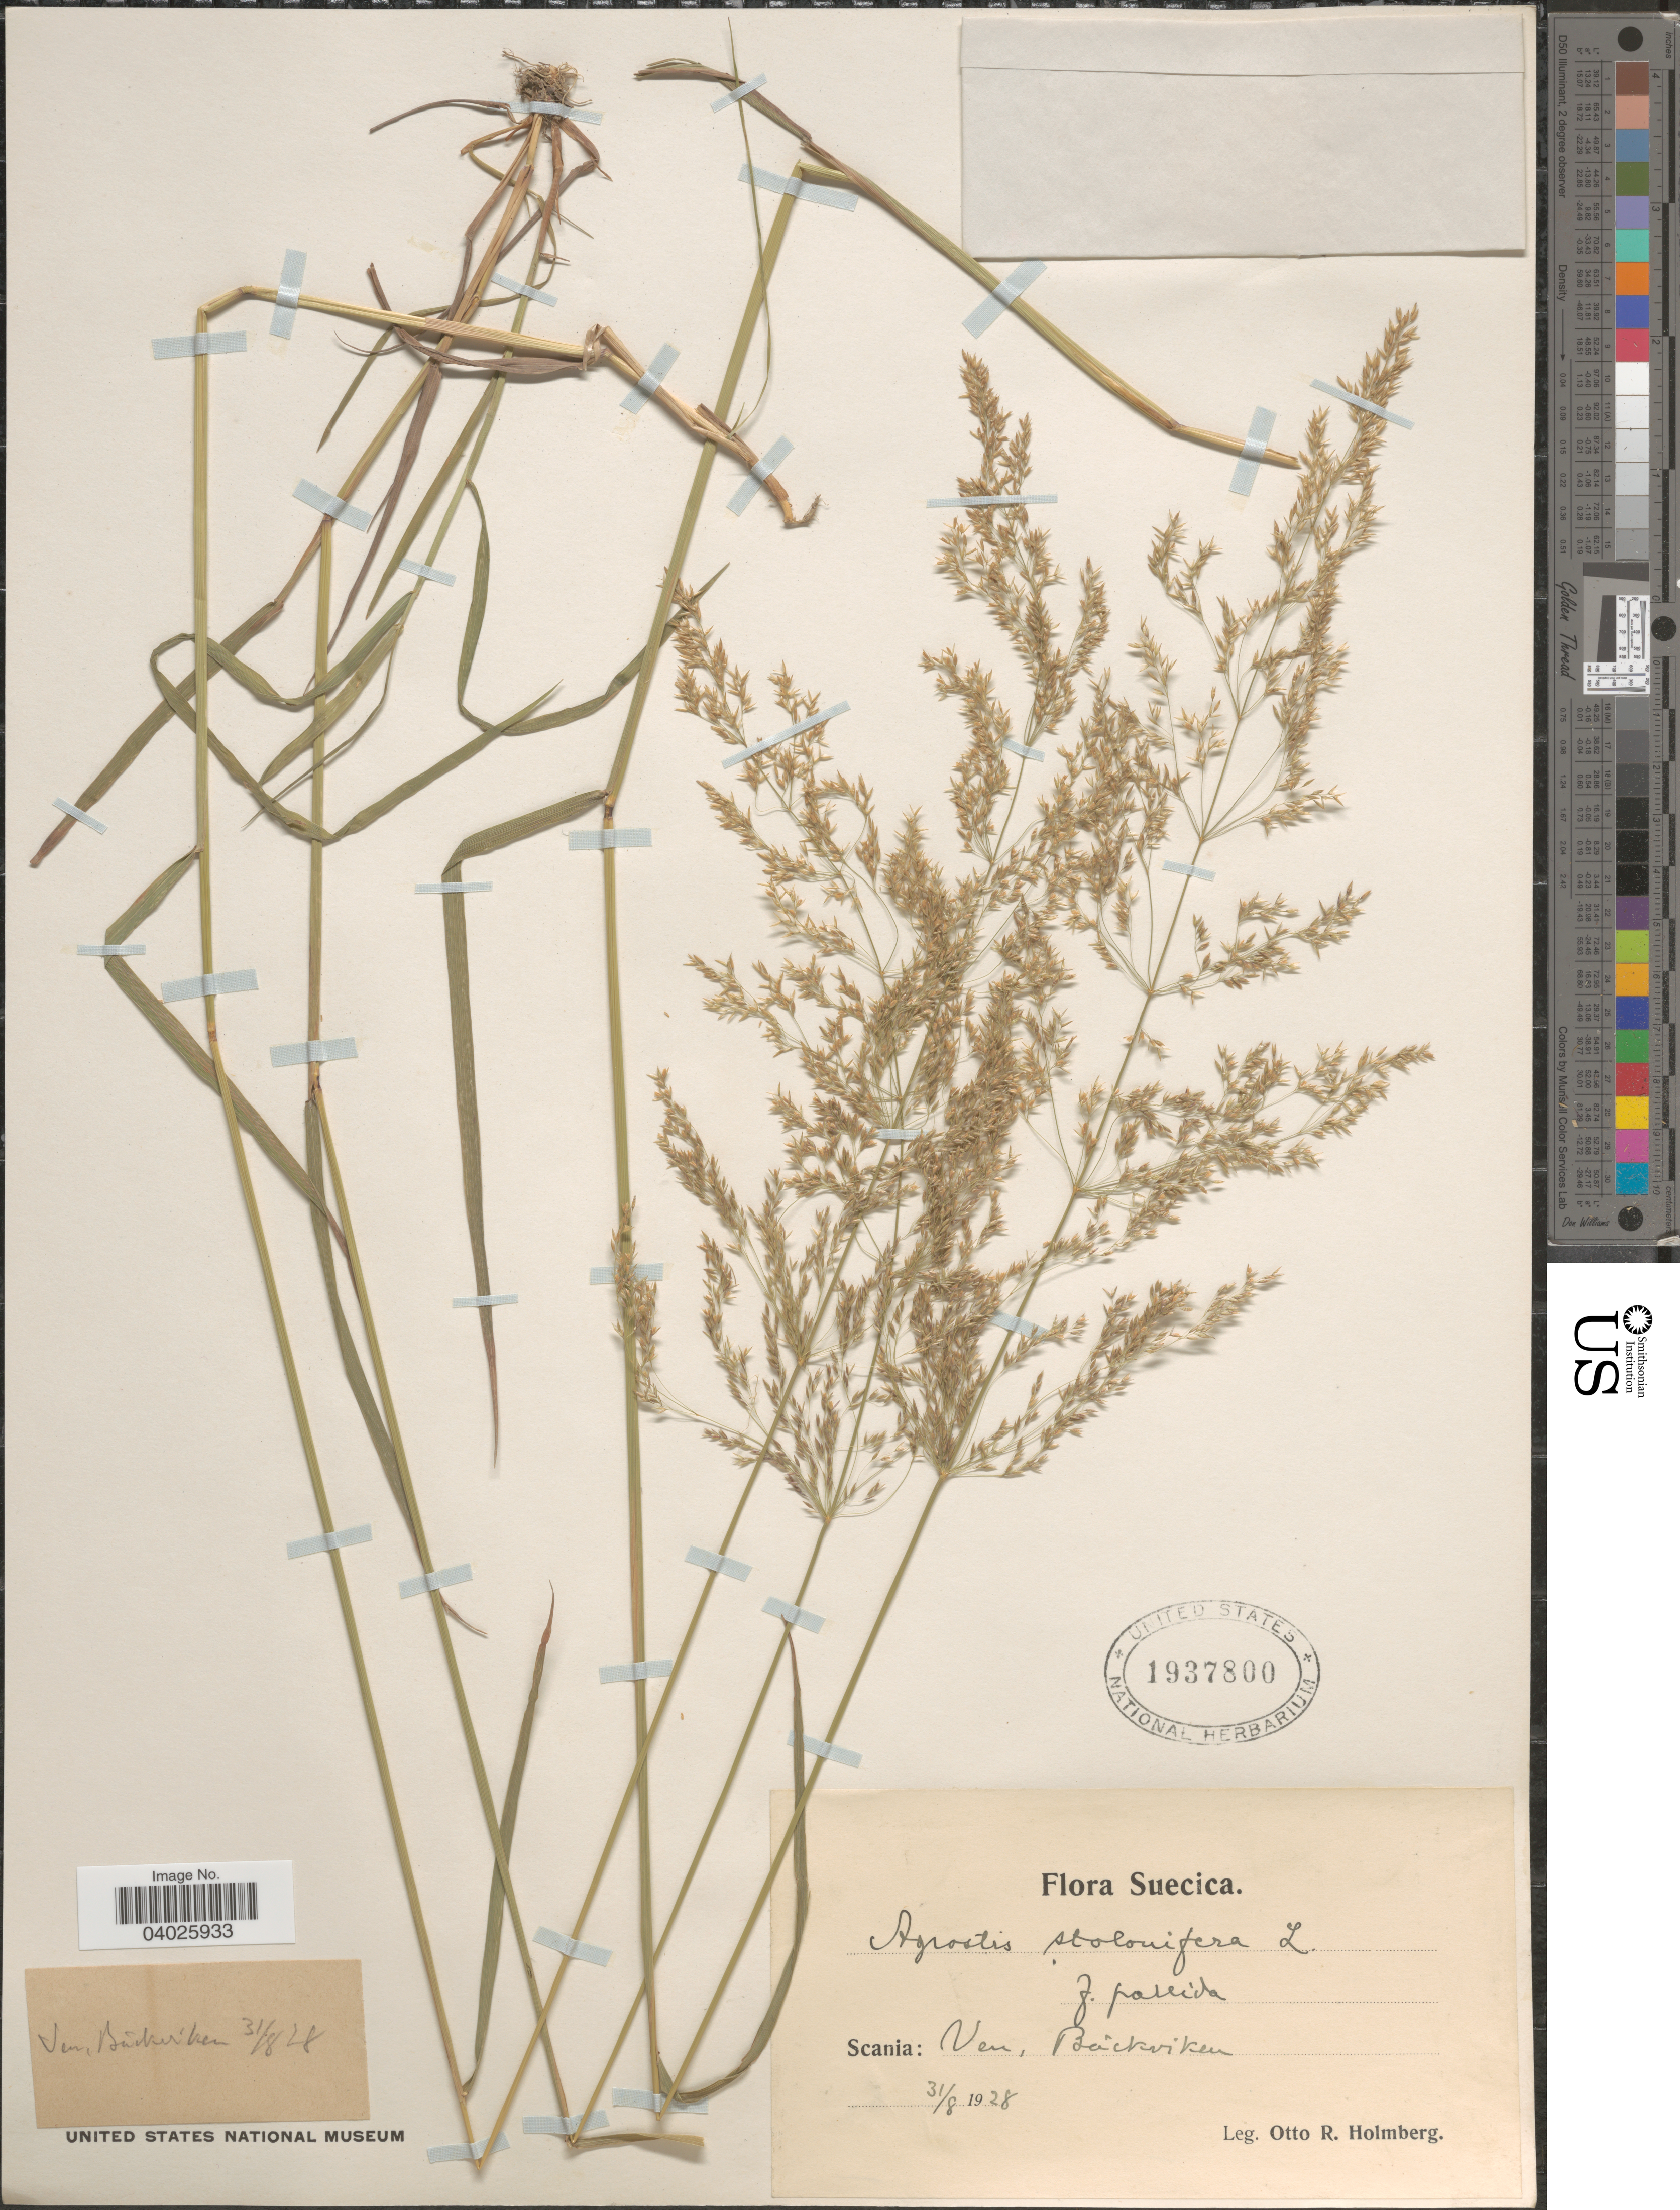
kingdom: Plantae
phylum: Tracheophyta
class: Liliopsida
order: Poales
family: Poaceae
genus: Agrostis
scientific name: Agrostis stolonifera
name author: L.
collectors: O. Holmberg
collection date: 1928-08-31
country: Sweden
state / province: Skåne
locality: Suecica. Scania: Ven, Backviken.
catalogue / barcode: US 1937800